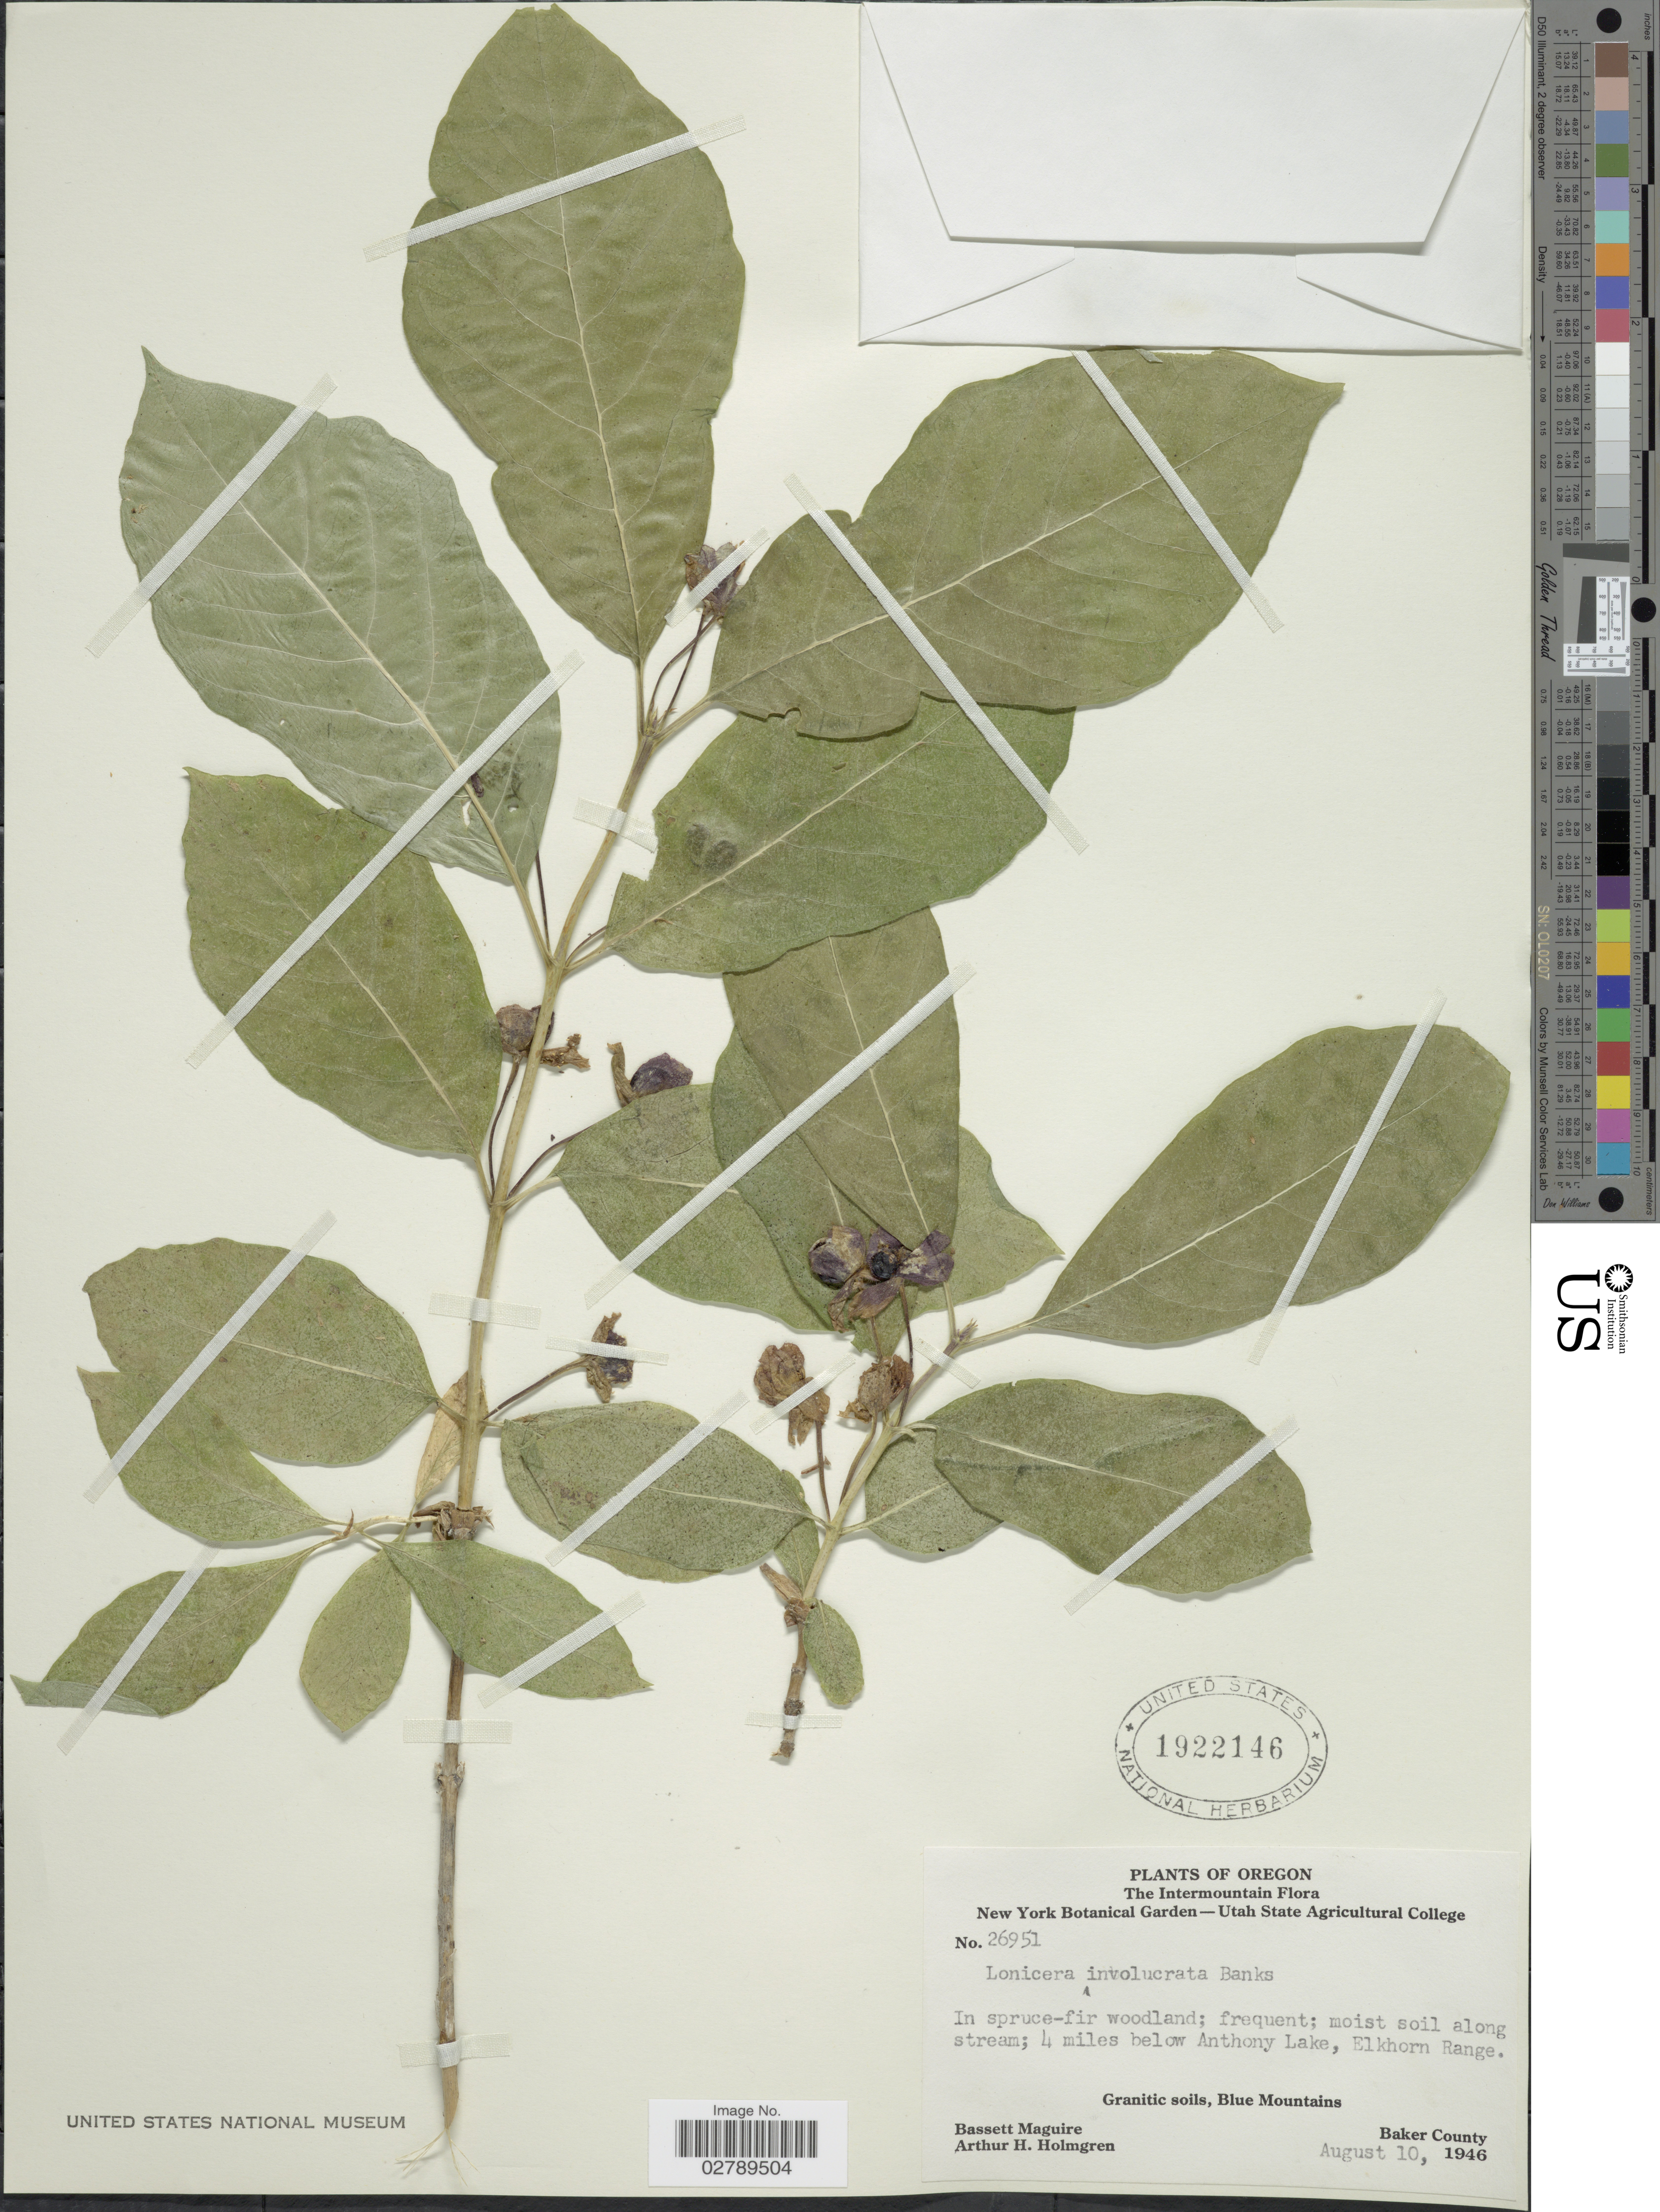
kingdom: Plantae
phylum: Tracheophyta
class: Magnoliopsida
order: Dipsacales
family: Caprifoliaceae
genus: Lonicera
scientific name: Lonicera involucrata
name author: (Richardson) Banks ex Spreng.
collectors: B. Maguire & A. H. Holmgren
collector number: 26951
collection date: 1946-08-10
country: United States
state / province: Oregon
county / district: Baker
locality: The Intermountain. 4 miles below Anthony Lake, Elkhorn Range. Granitic soils, Blue Mountains. Baker County.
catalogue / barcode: US 1922146